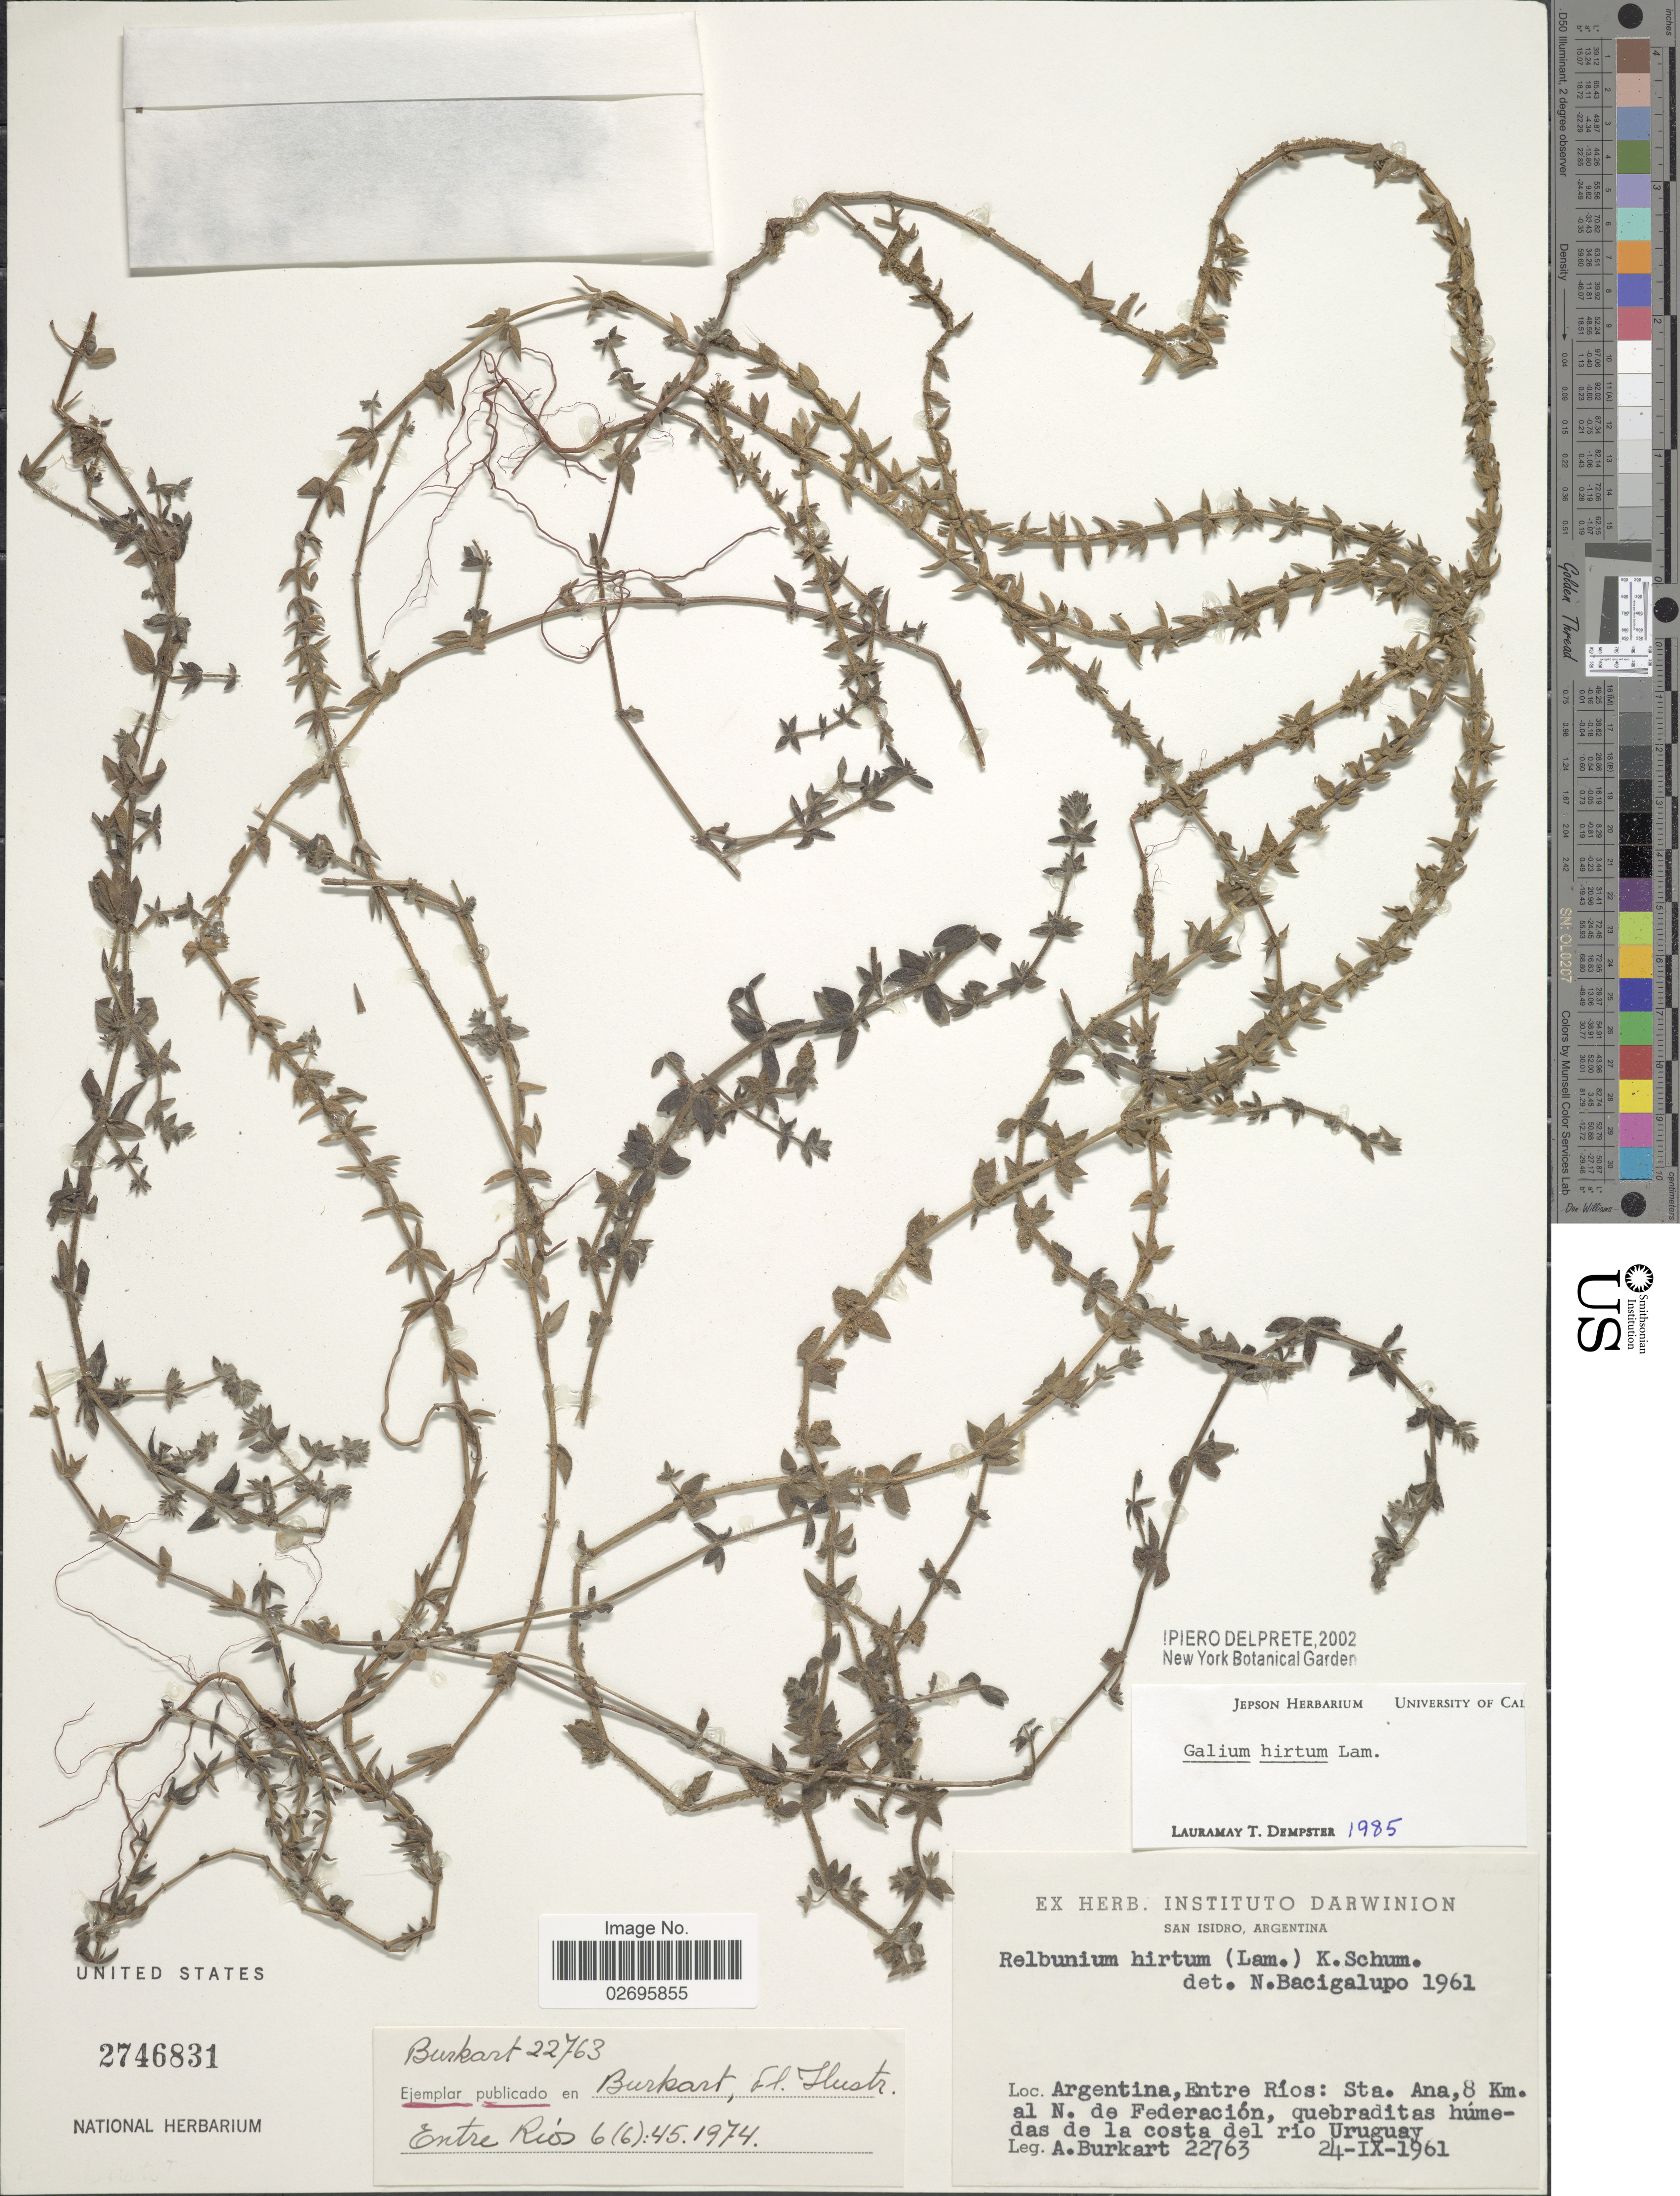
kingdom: Plantae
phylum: Tracheophyta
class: Magnoliopsida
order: Gentianales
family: Rubiaceae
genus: Galium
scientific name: Galium hirtum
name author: Lam.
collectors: A. E. Burkart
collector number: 22763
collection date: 1961-09-24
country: Argentina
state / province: Entre Rios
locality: Sta Ana, 8 km al N de Federación, quebraditas húmedas de la costa rio Uruguay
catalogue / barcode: US 2746831